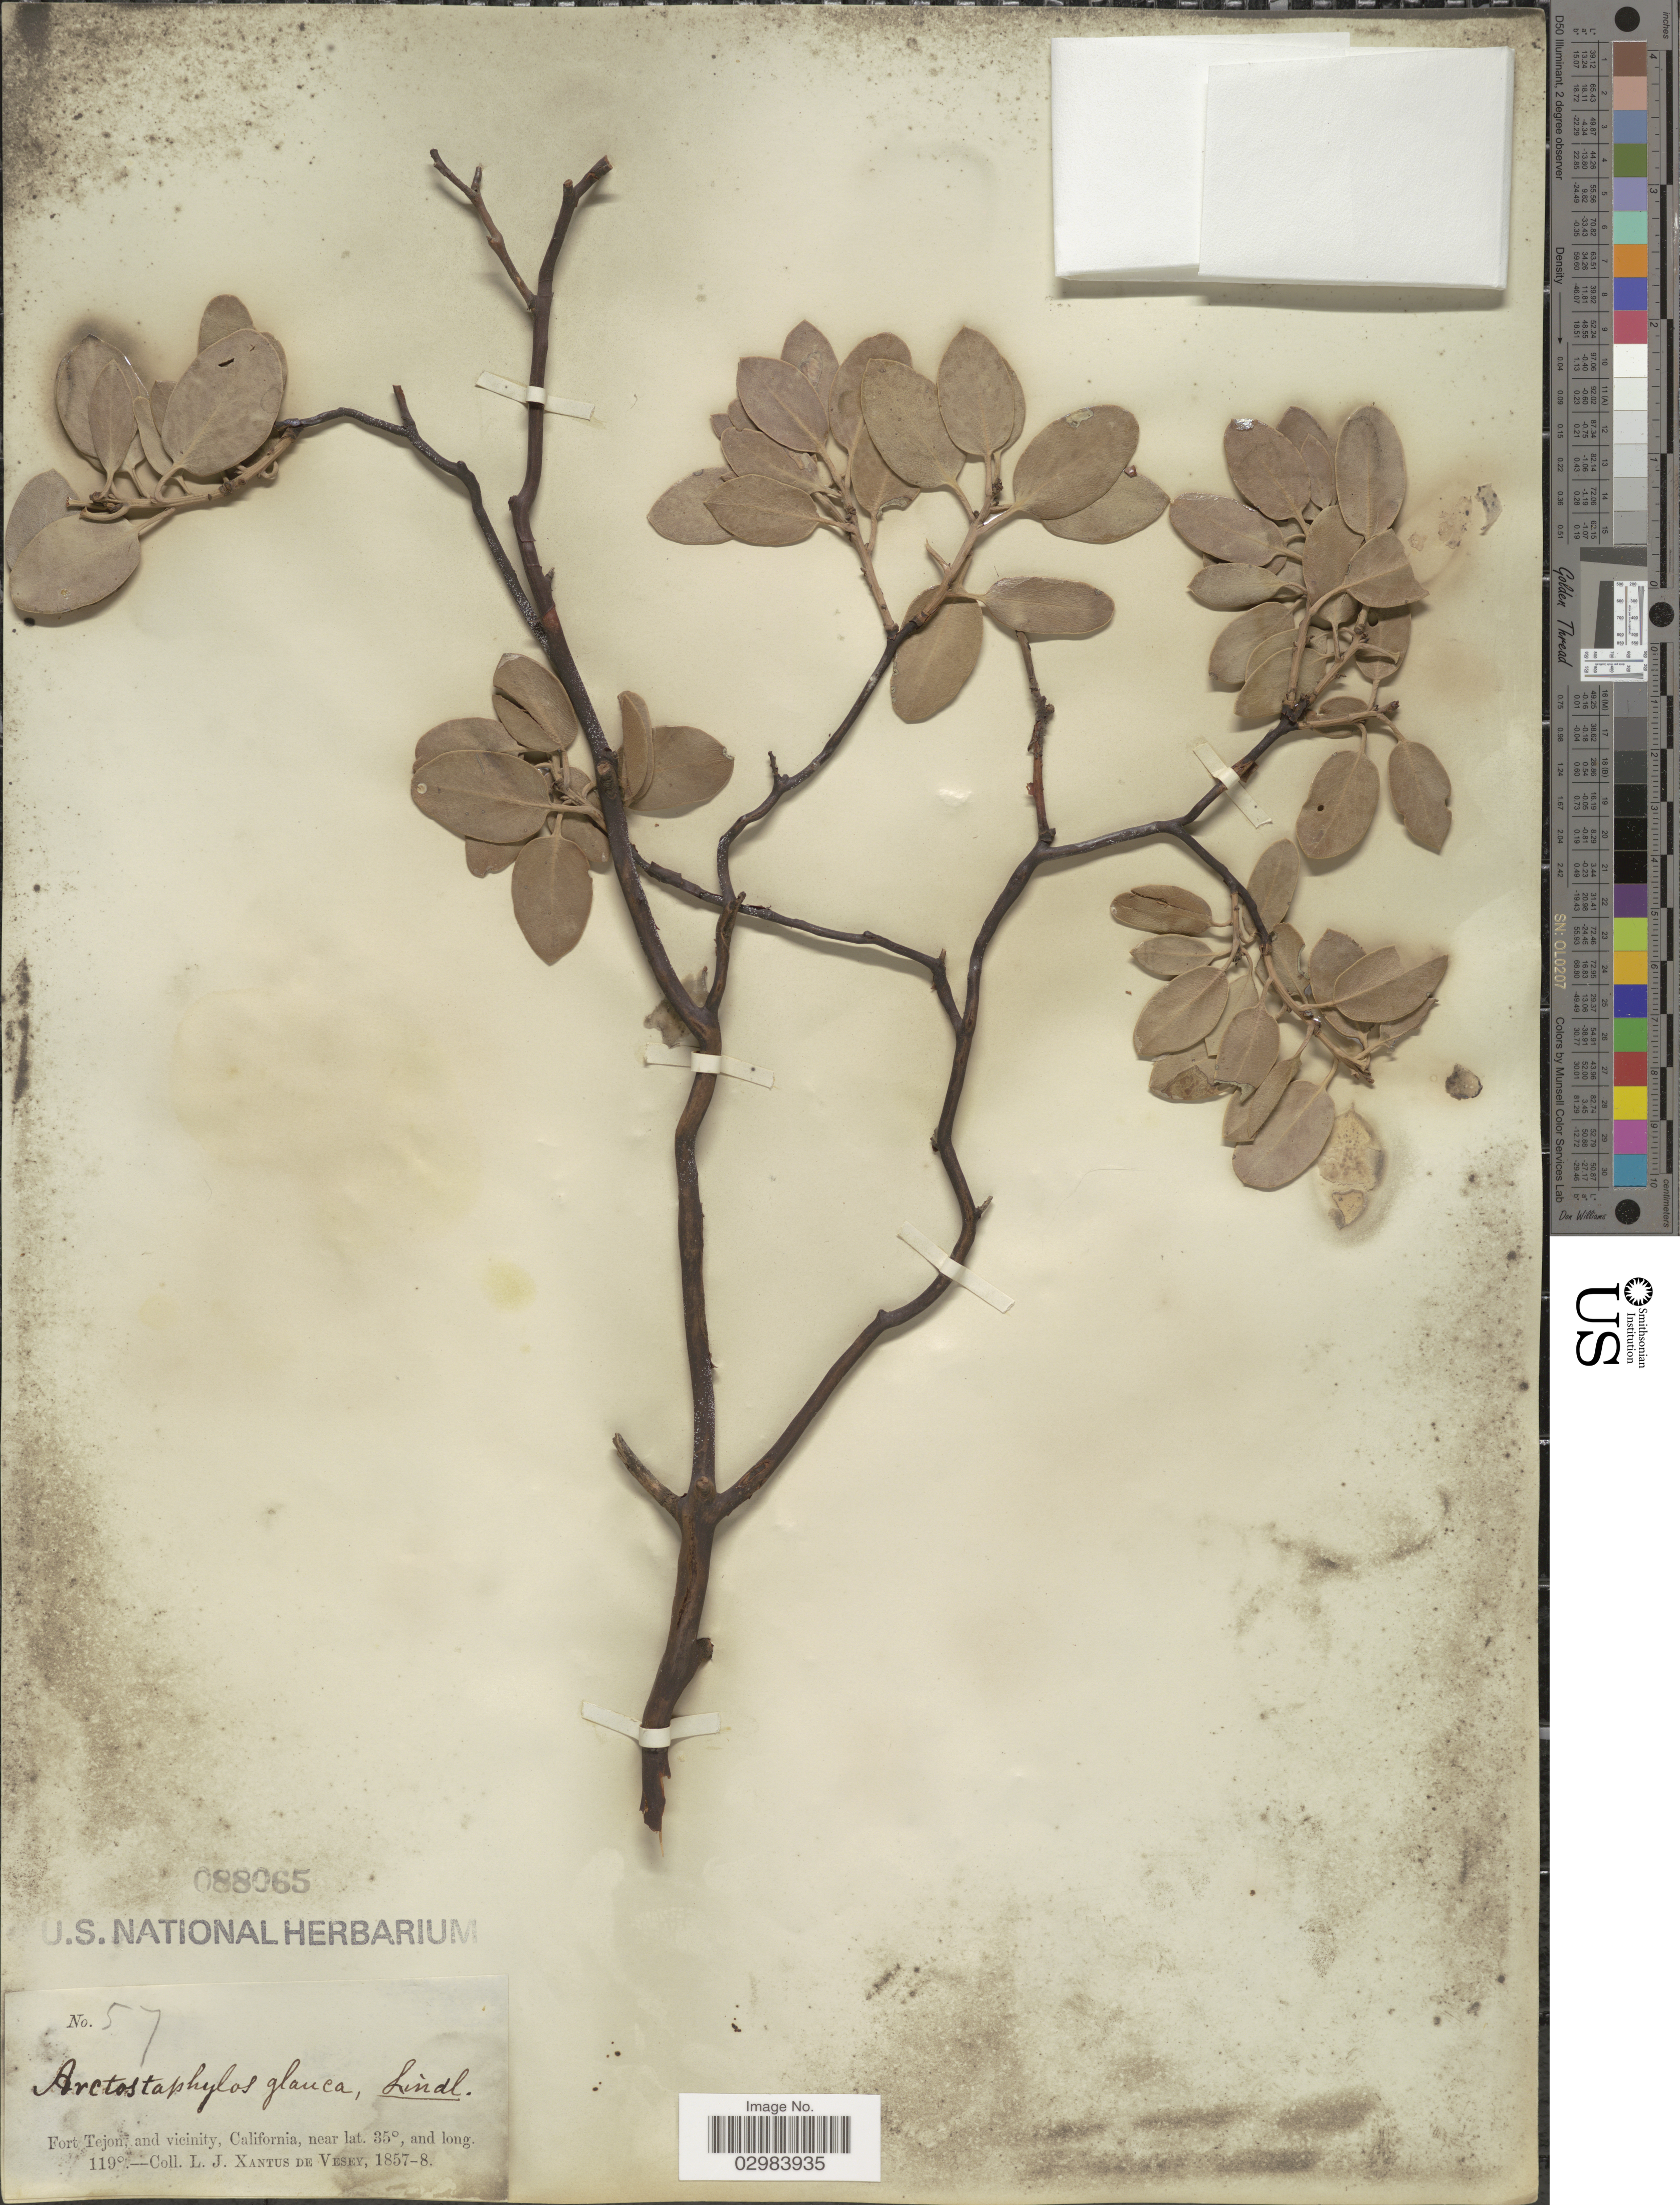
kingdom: Plantae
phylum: Tracheophyta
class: Magnoliopsida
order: Ericales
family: Ericaceae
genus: Arctostaphylos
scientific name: Arctostaphylos glauca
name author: Lindl.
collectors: L. Xantus de Vesey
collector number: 57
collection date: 1857/1858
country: United States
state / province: California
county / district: Kern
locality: Fort Tejon, and vicinity.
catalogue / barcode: US 88065